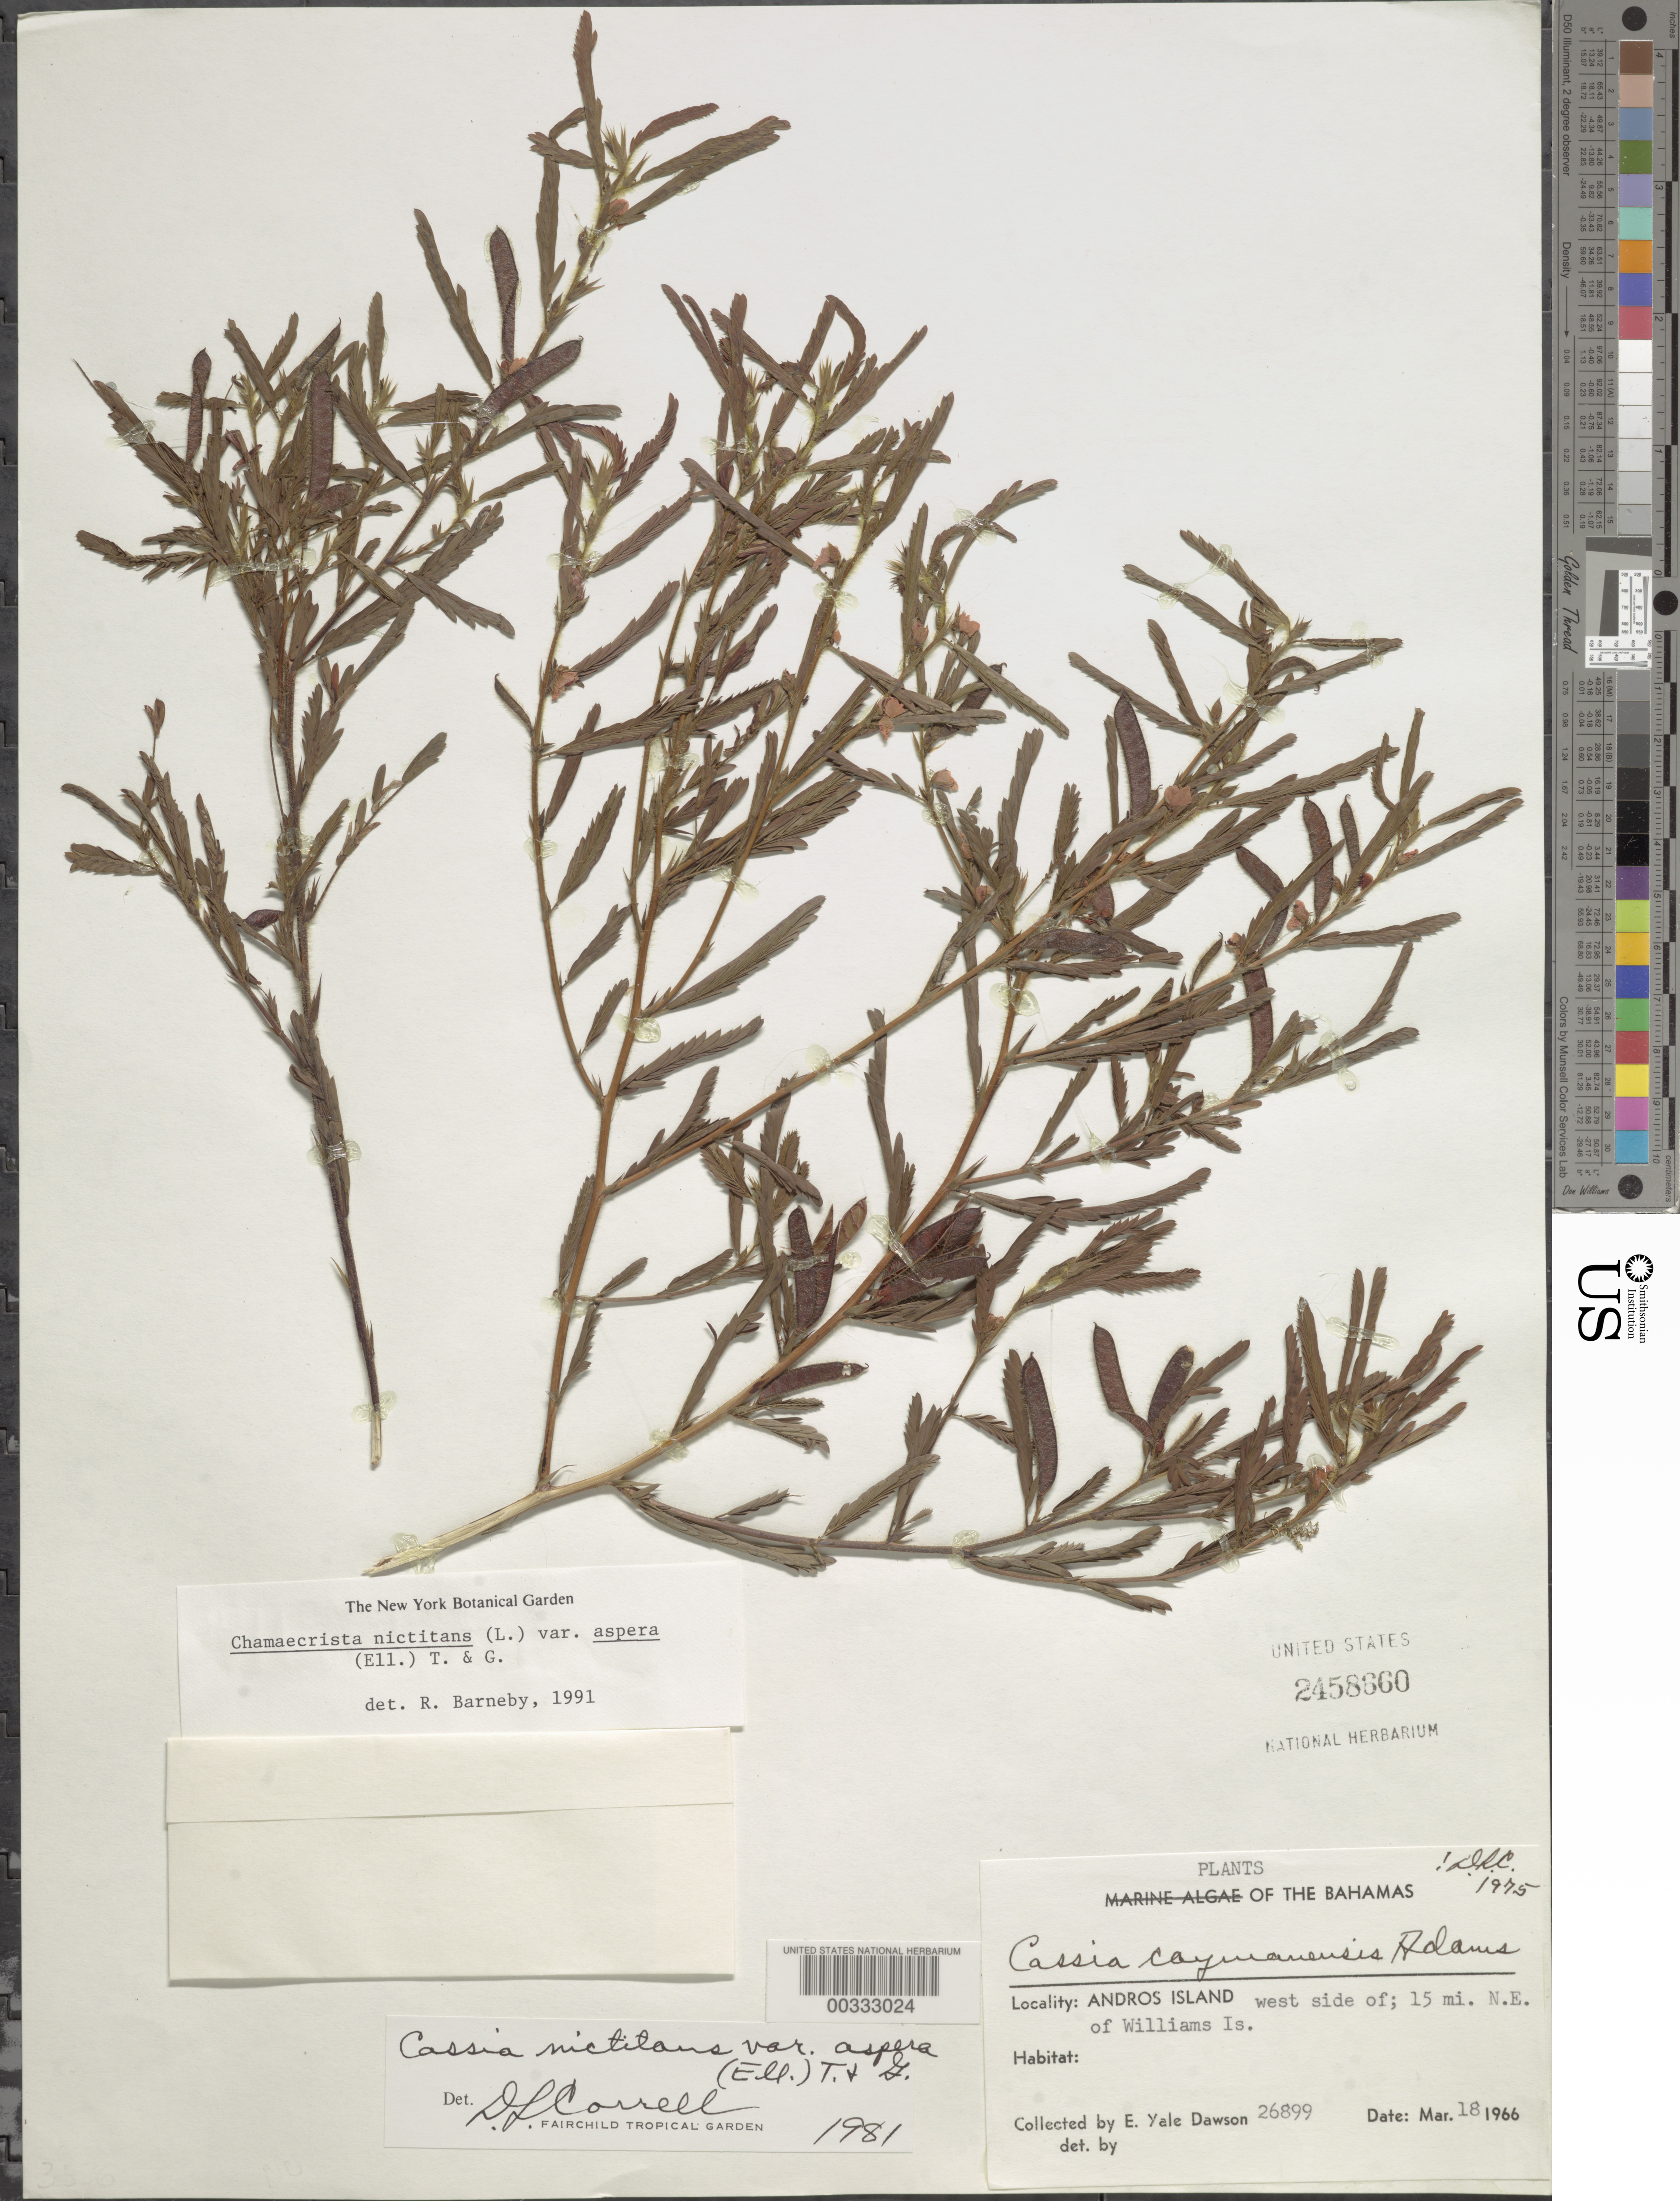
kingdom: Plantae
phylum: Tracheophyta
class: Magnoliopsida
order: Fabales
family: Fabaceae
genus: Chamaecrista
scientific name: Chamaecrista nictitans var. aspera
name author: (Muhl. ex Elliot) H.S. Irwin & Barneby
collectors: E. Y. Dawson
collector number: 26899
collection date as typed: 18 Mar 1966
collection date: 1966-03-18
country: Bahamas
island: Andros Island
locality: W side; 15 mi ne of williams i.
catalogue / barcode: US 2458660